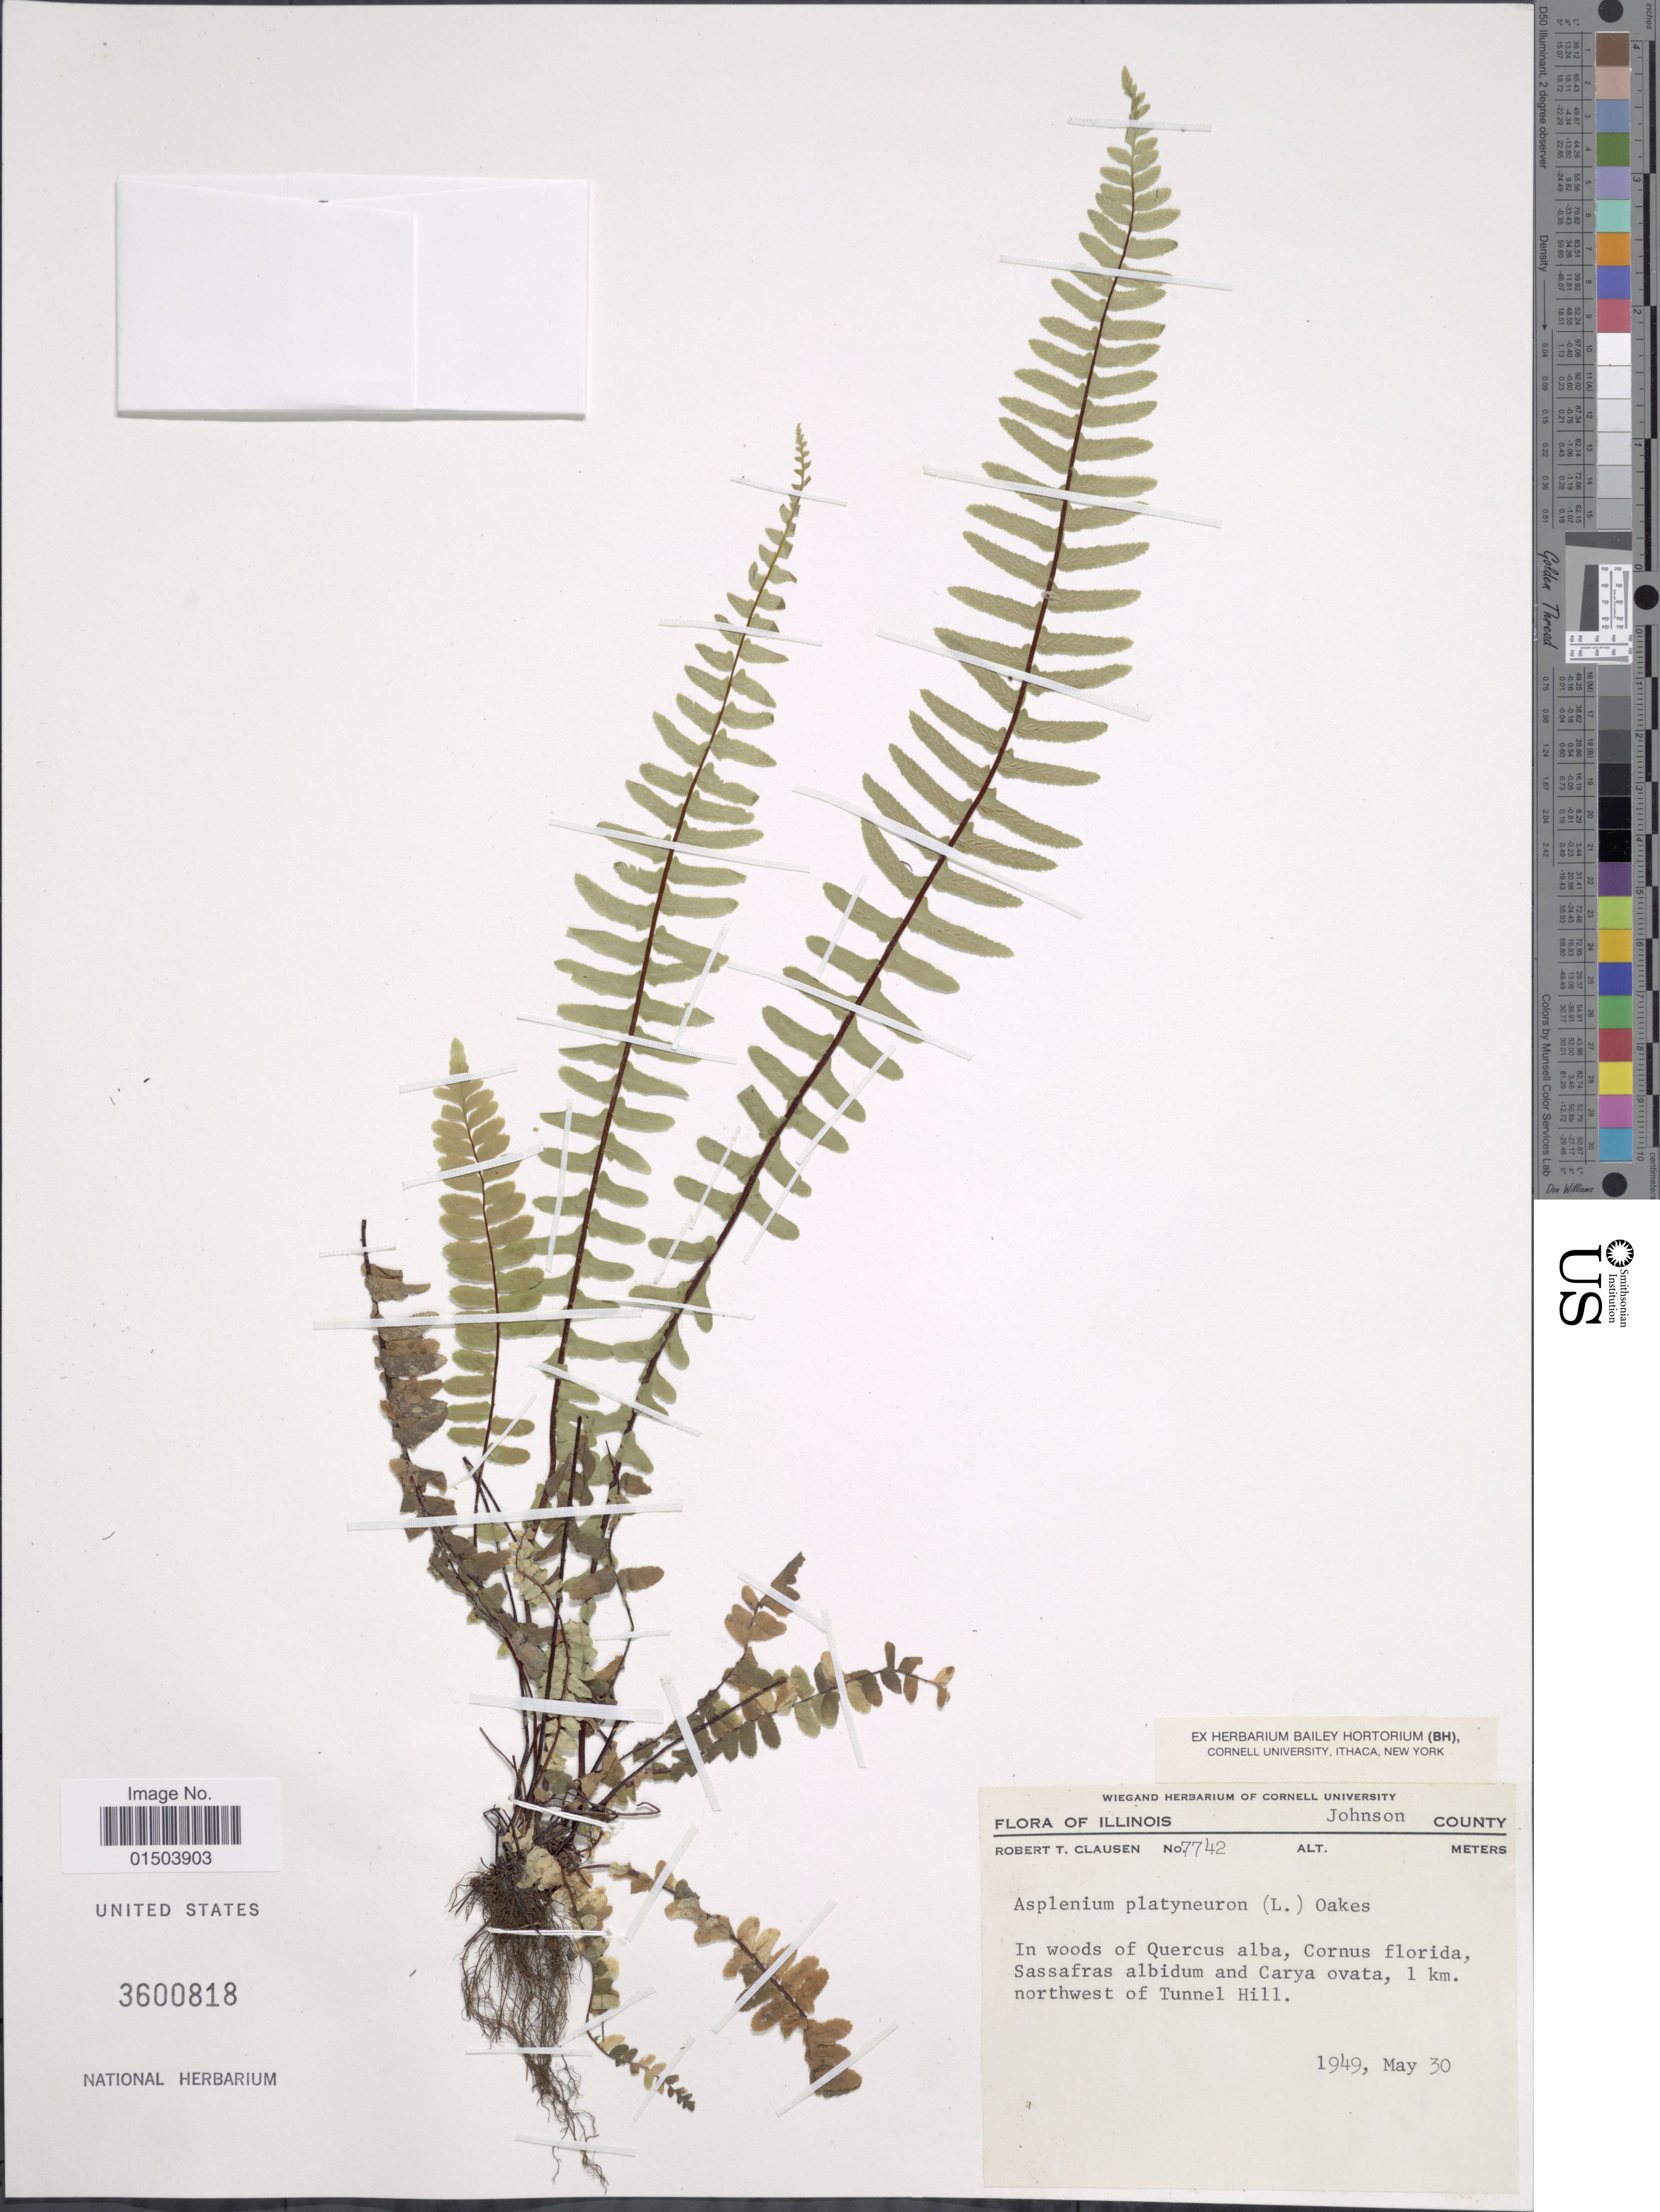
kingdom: Plantae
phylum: Tracheophyta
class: Polypodiopsida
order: Polypodiales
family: Aspleniaceae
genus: Asplenium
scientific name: Asplenium platyneuron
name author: (L.) Britton, Stearns & Poggenb.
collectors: R. T. Clausen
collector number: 7742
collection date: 1949-05-30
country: United States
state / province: Illinois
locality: Johnson County. 1 km. northwest of Tunnel Hill.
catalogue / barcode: US 3600818